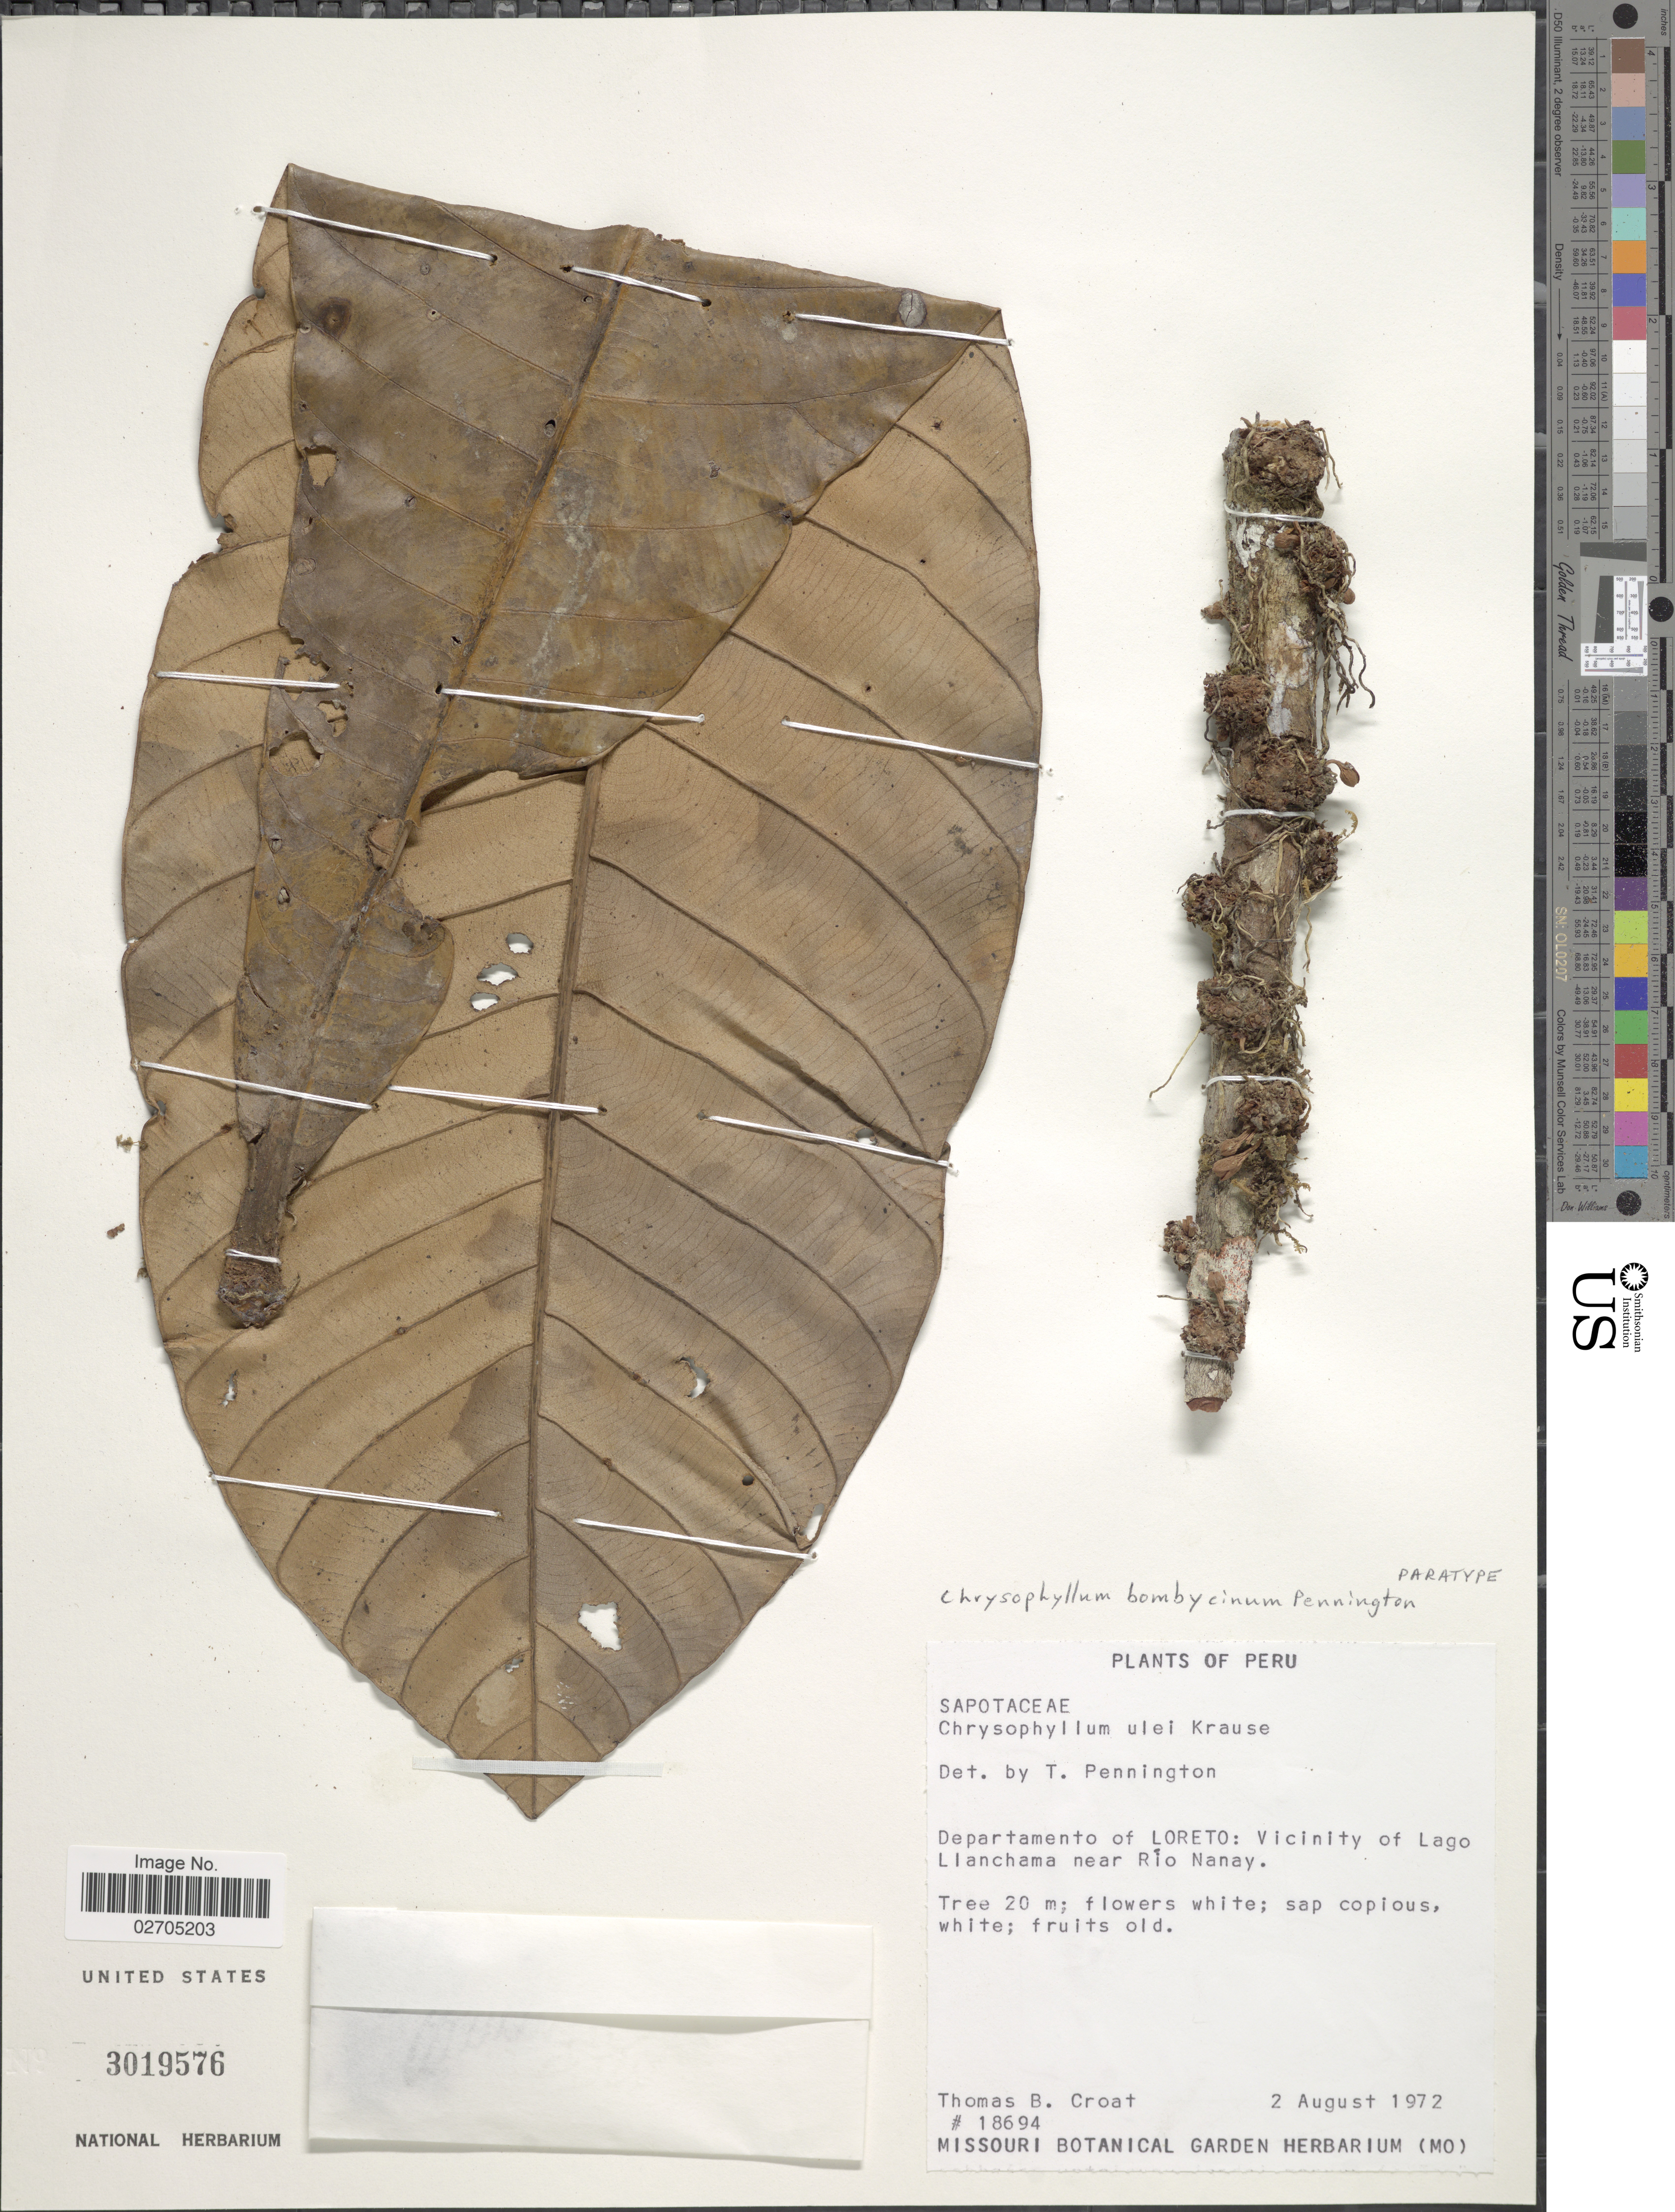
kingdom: Plantae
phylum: Tracheophyta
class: Magnoliopsida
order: Ericales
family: Sapotaceae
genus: Chrysophyllum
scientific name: Chrysophyllum bombycinum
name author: T.D. Penn.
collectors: T. B. Croat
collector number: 18694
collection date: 1972-08-02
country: Peru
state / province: Loreto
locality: Vicinity of Lago Llanchama near Rio Nanay.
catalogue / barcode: US 3019576